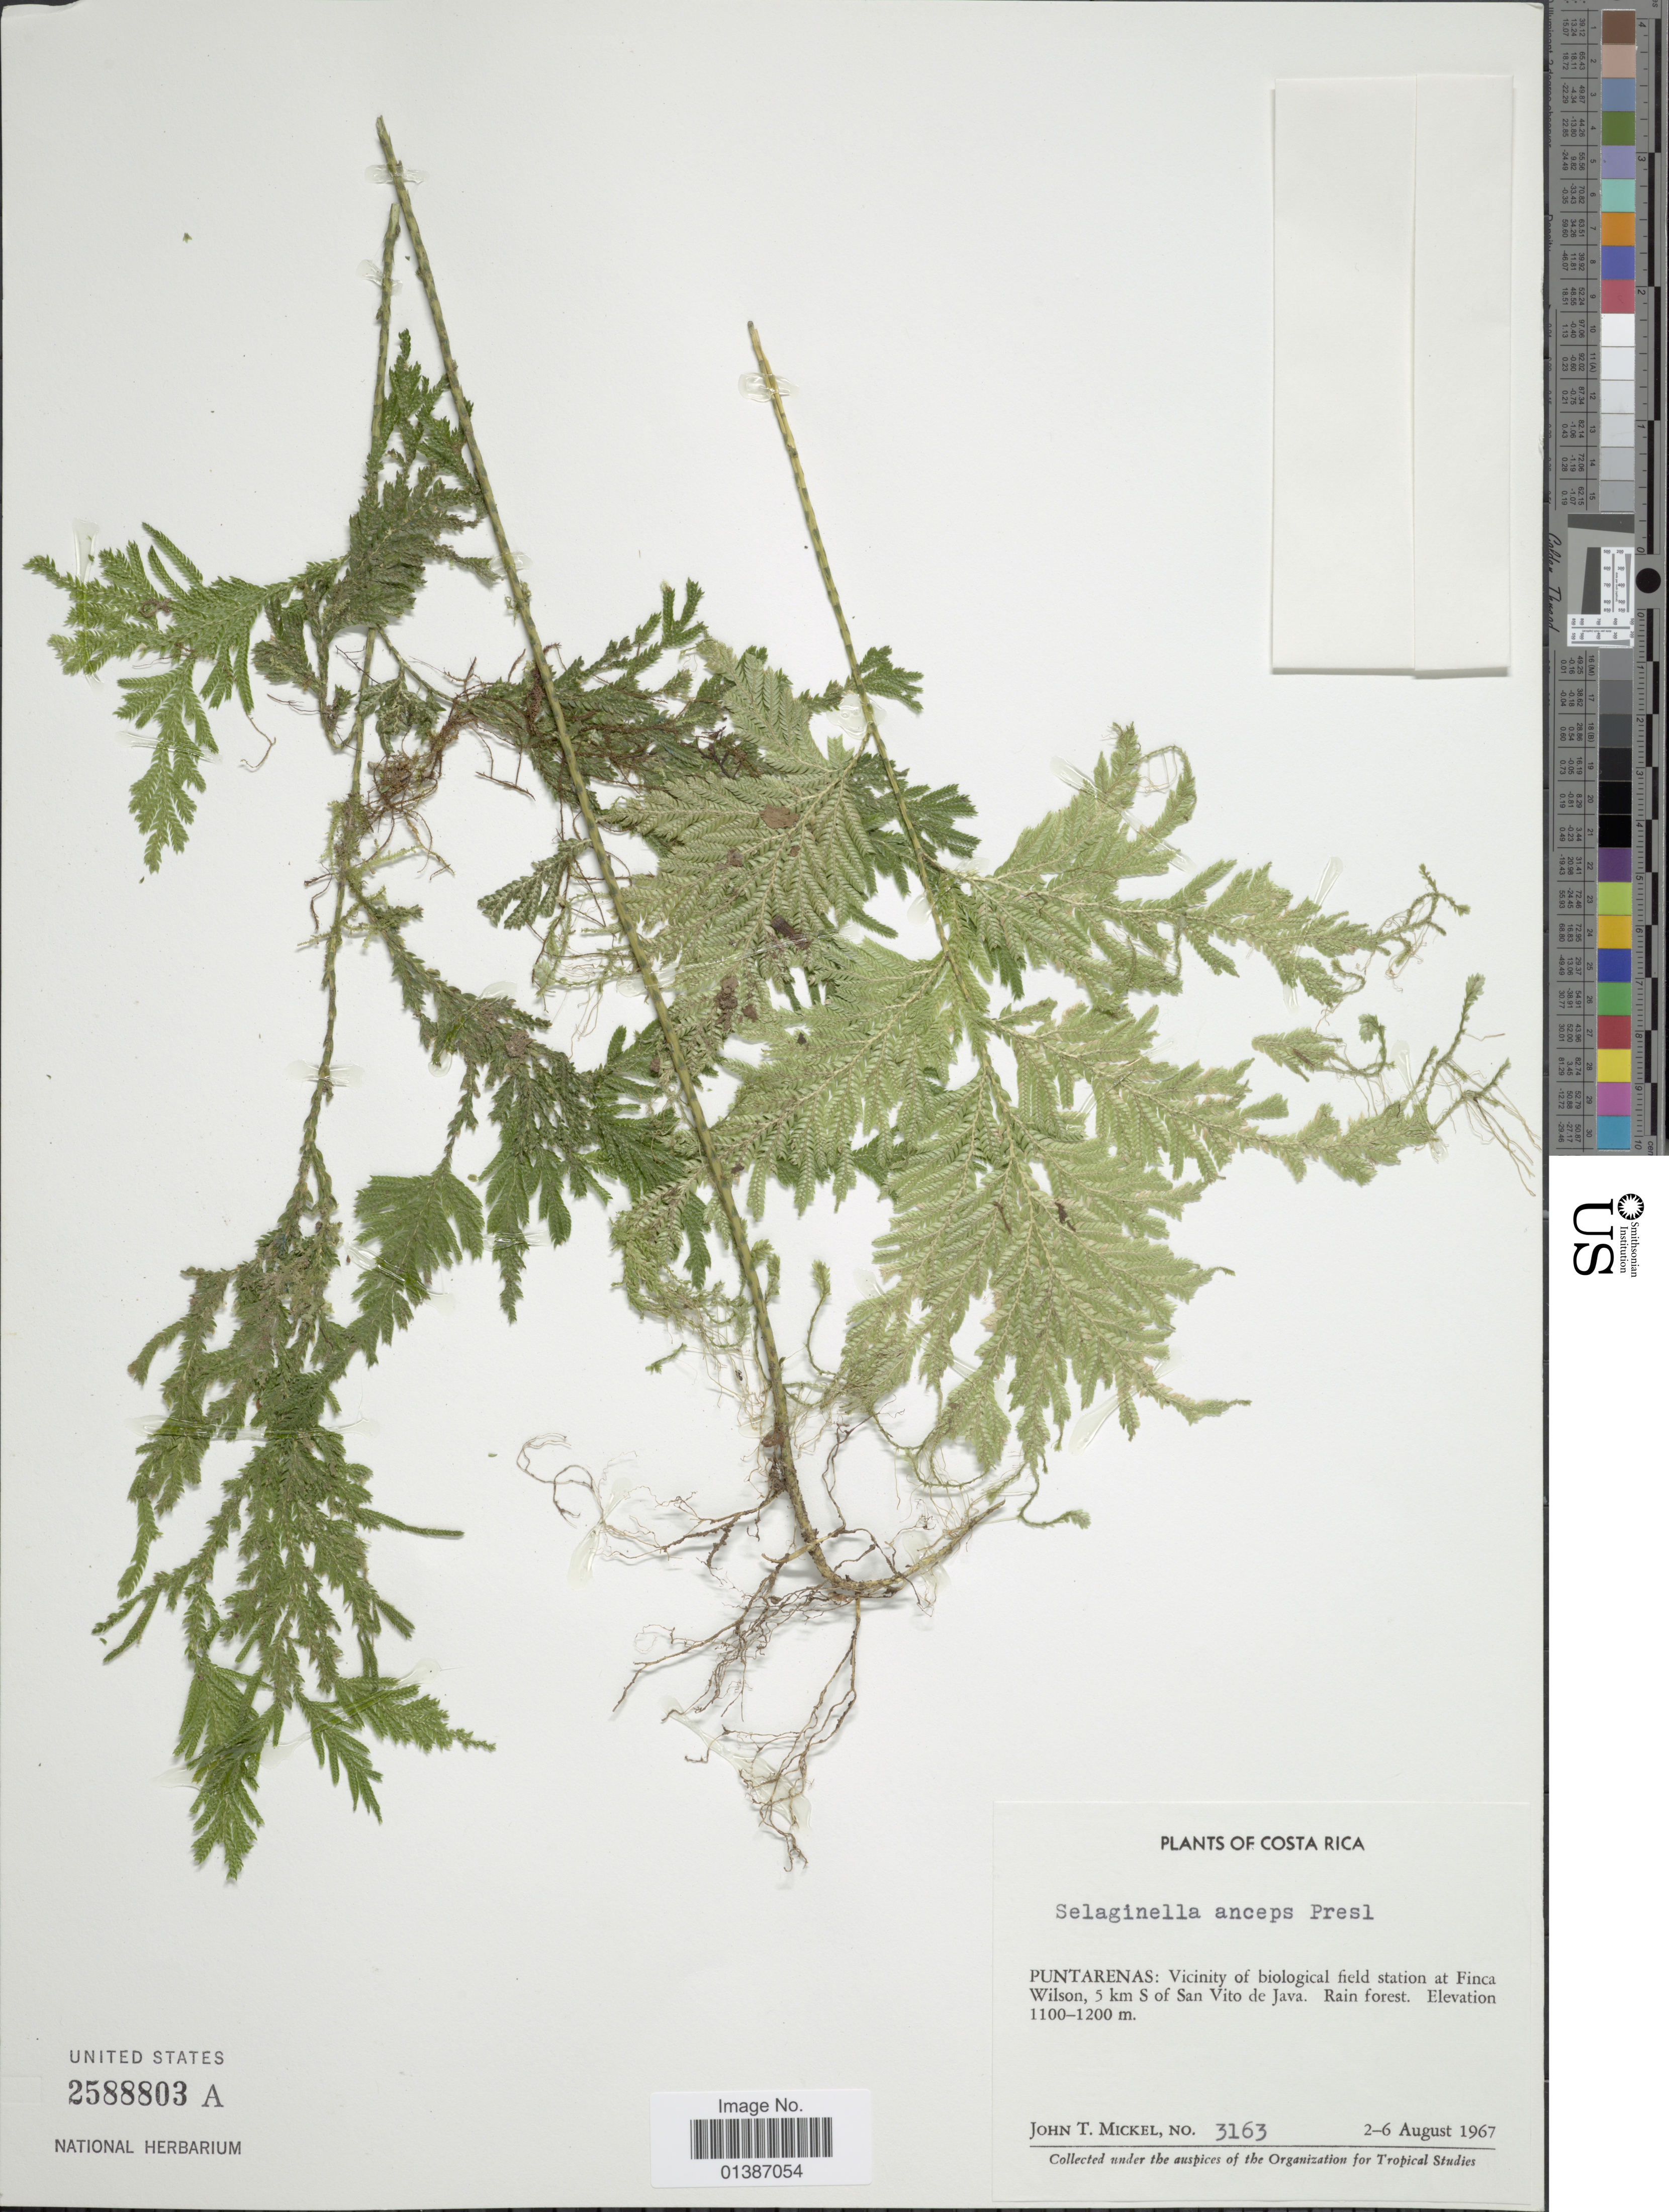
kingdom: Plantae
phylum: Tracheophyta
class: Lycopodiopsida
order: Selaginellales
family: Selaginellaceae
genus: Selaginella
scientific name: Selaginella anceps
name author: (C. Presl)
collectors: J. T. Mickel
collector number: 3163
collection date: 1967-08-02/1967-08-06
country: Costa Rica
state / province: Puntarenas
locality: Puntarenas: Vicinity of biological field station at Finca Wilson, 5 km S of San Vito de Java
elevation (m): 1100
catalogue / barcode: US 2588803A